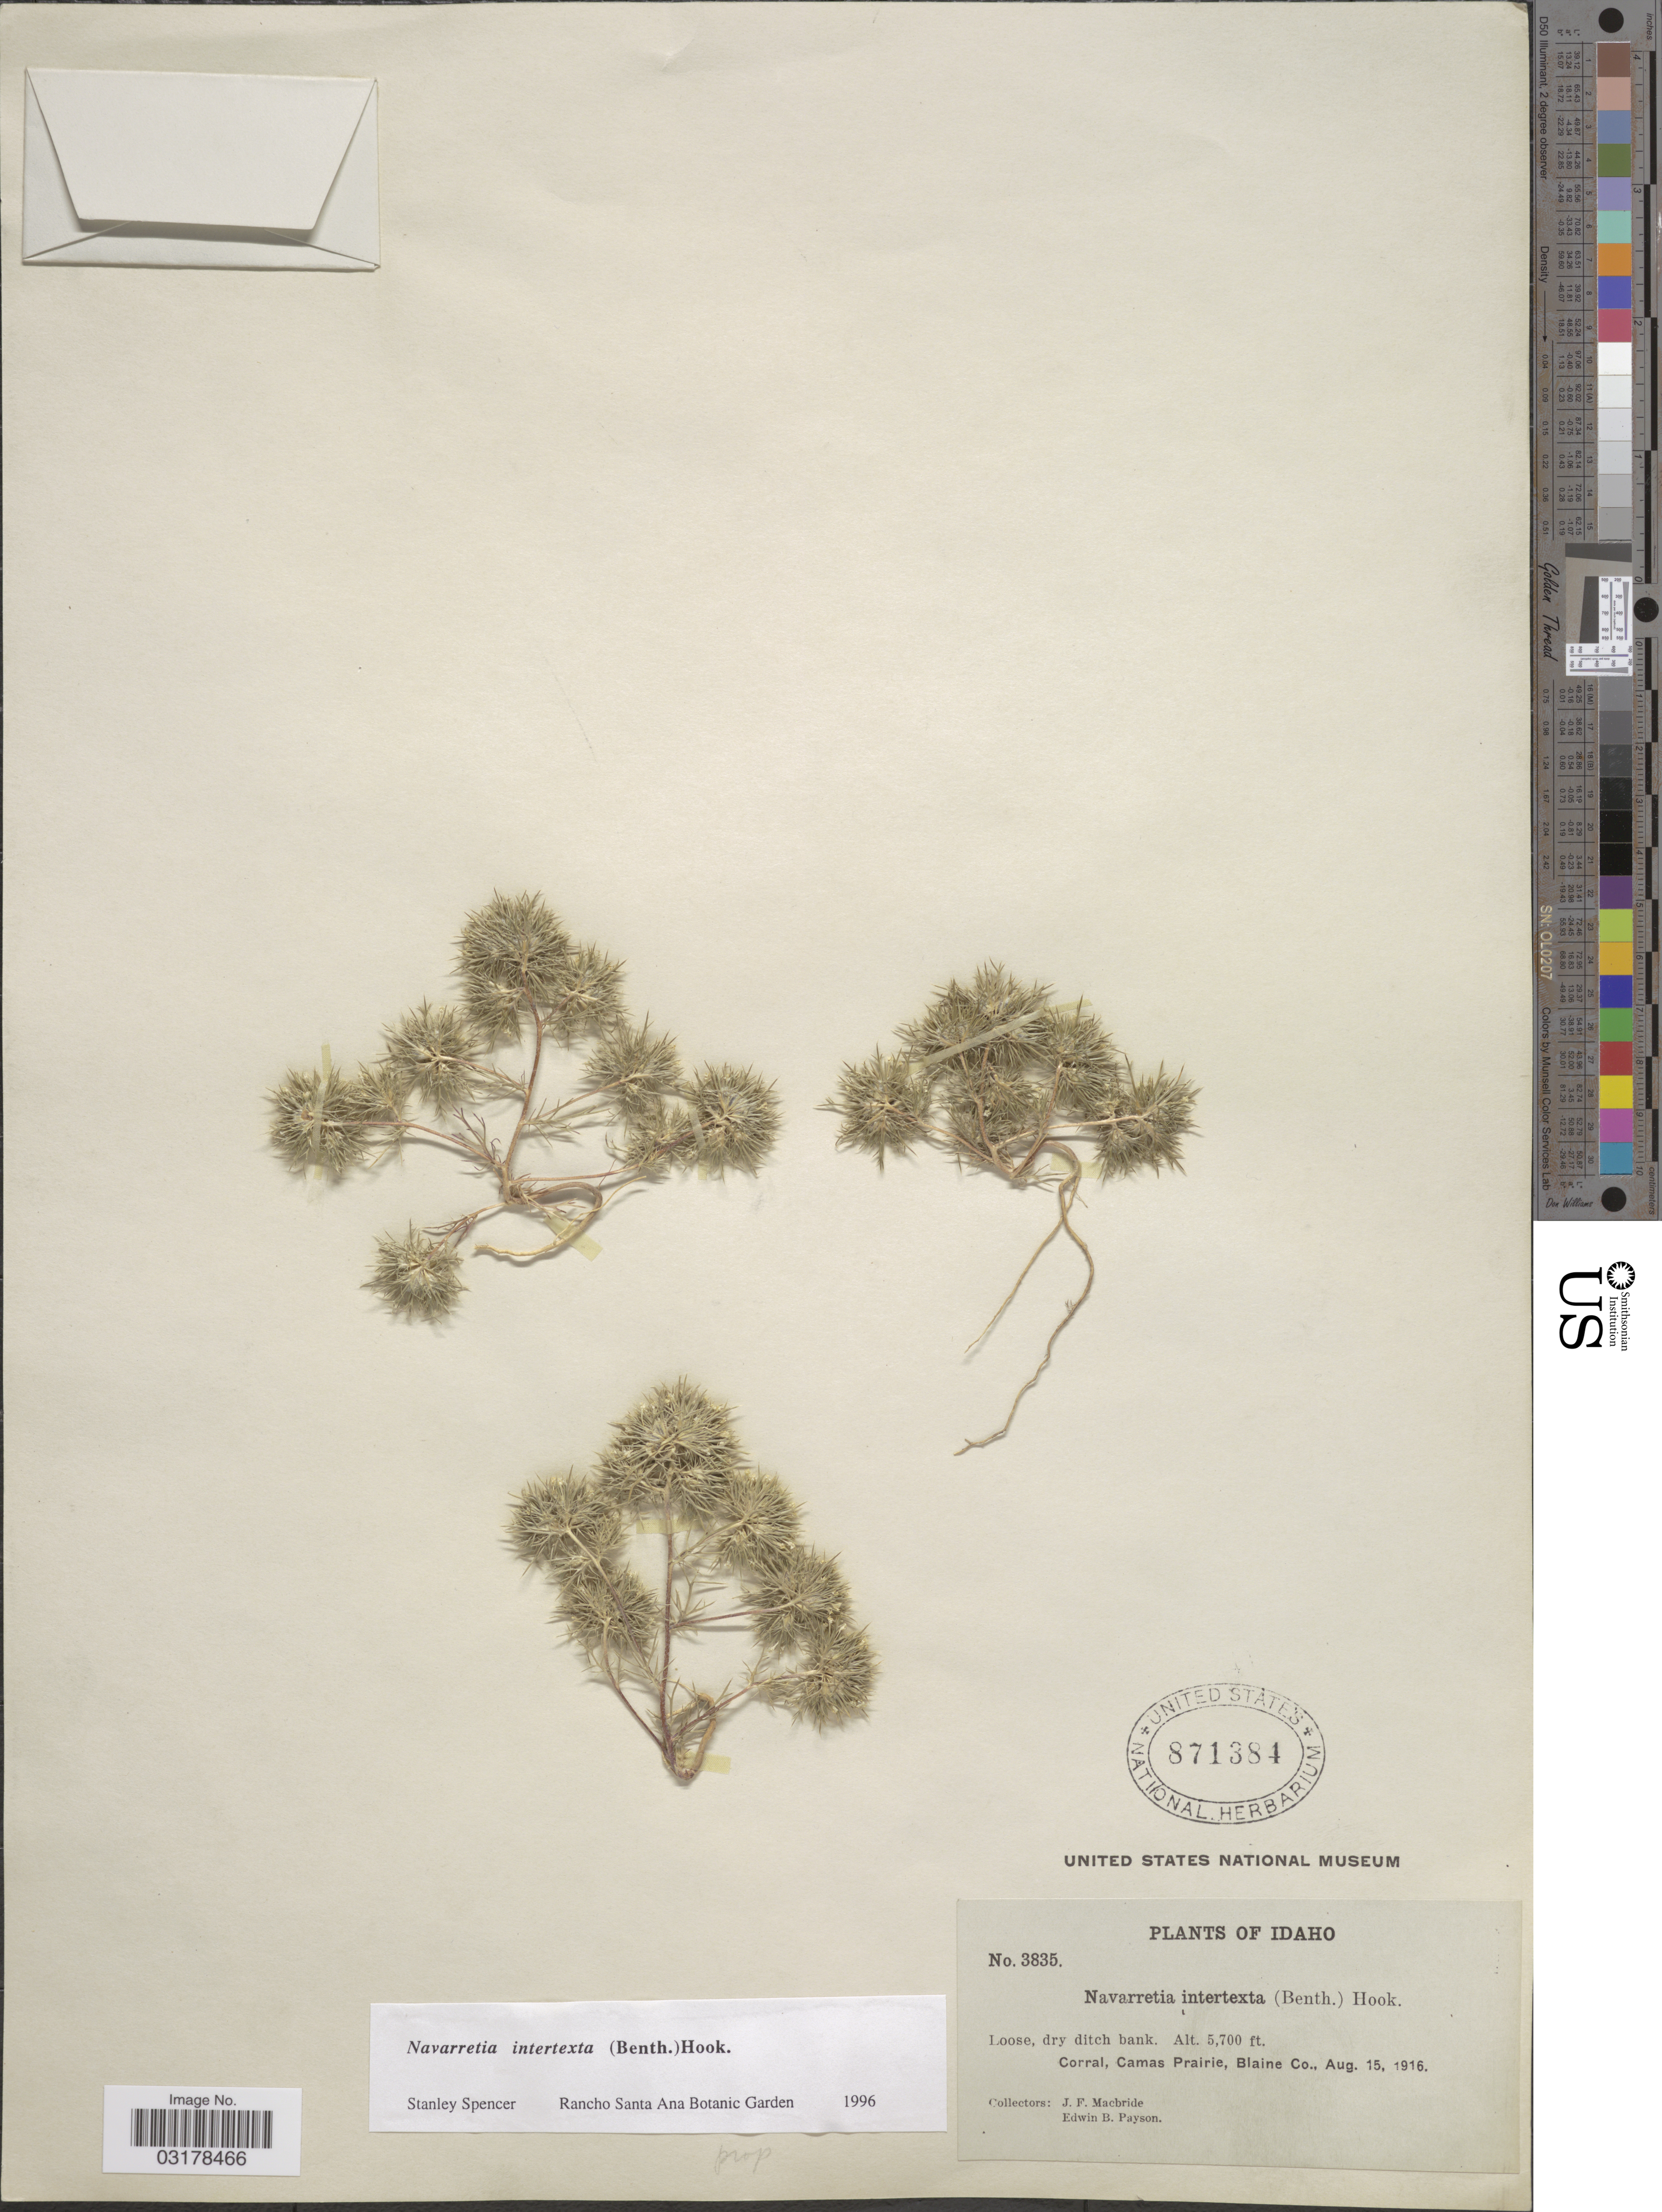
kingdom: Plantae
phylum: Tracheophyta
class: Magnoliopsida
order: Ericales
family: Polemoniaceae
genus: Navarretia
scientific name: Navarretia intertexta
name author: (Benth.) Hook.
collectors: J. F. Macbride & E. B. Payson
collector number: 3835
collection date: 1916-08-15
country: United States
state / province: Idaho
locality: Corral, Camas Prairie, Blaine Co.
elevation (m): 1737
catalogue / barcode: US 871384